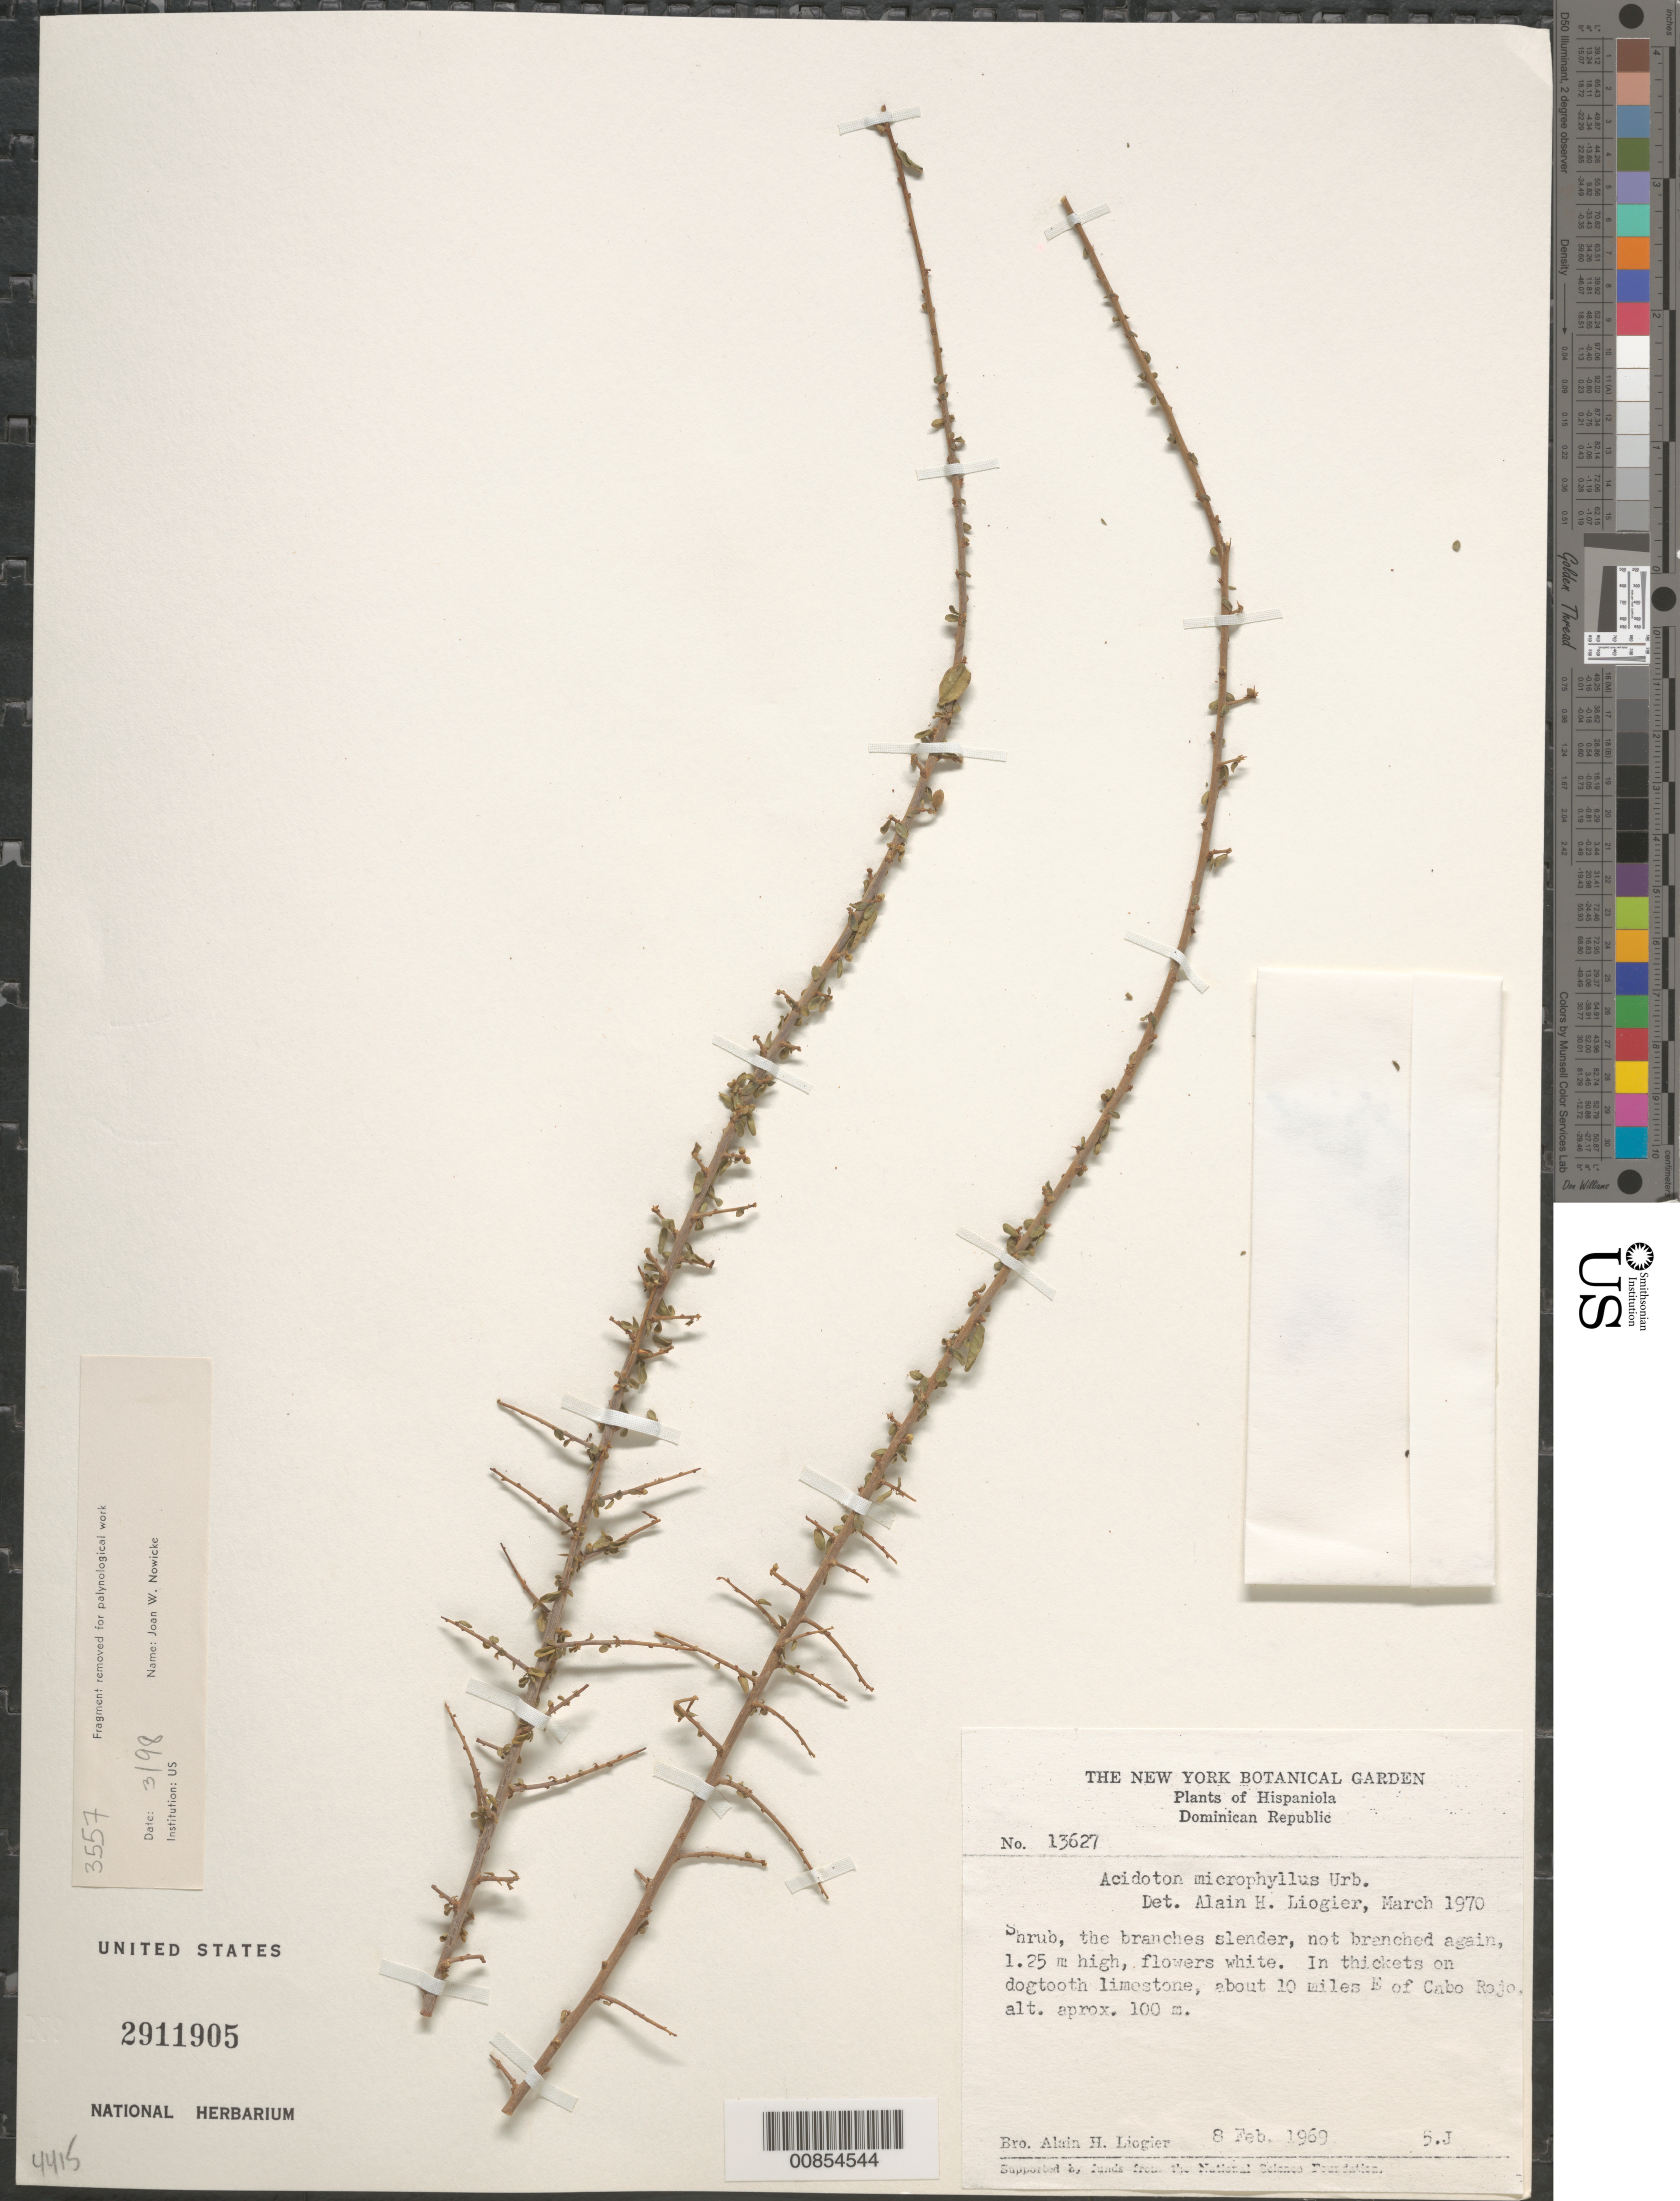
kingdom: Plantae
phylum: Tracheophyta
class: Magnoliopsida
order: Malpighiales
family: Euphorbiaceae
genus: Acidoton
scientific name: Acidoton microphyllus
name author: Urb.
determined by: Liogier, Alain H.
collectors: A. H. Liogier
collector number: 13627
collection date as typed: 08 Feb 1969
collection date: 1969-02-08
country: Dominican Republic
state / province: Pedernales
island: Hispaniola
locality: About 10 miles E of Cabo Rojo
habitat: In thickets on dogtooth limestone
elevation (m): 100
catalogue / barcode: US 2911905